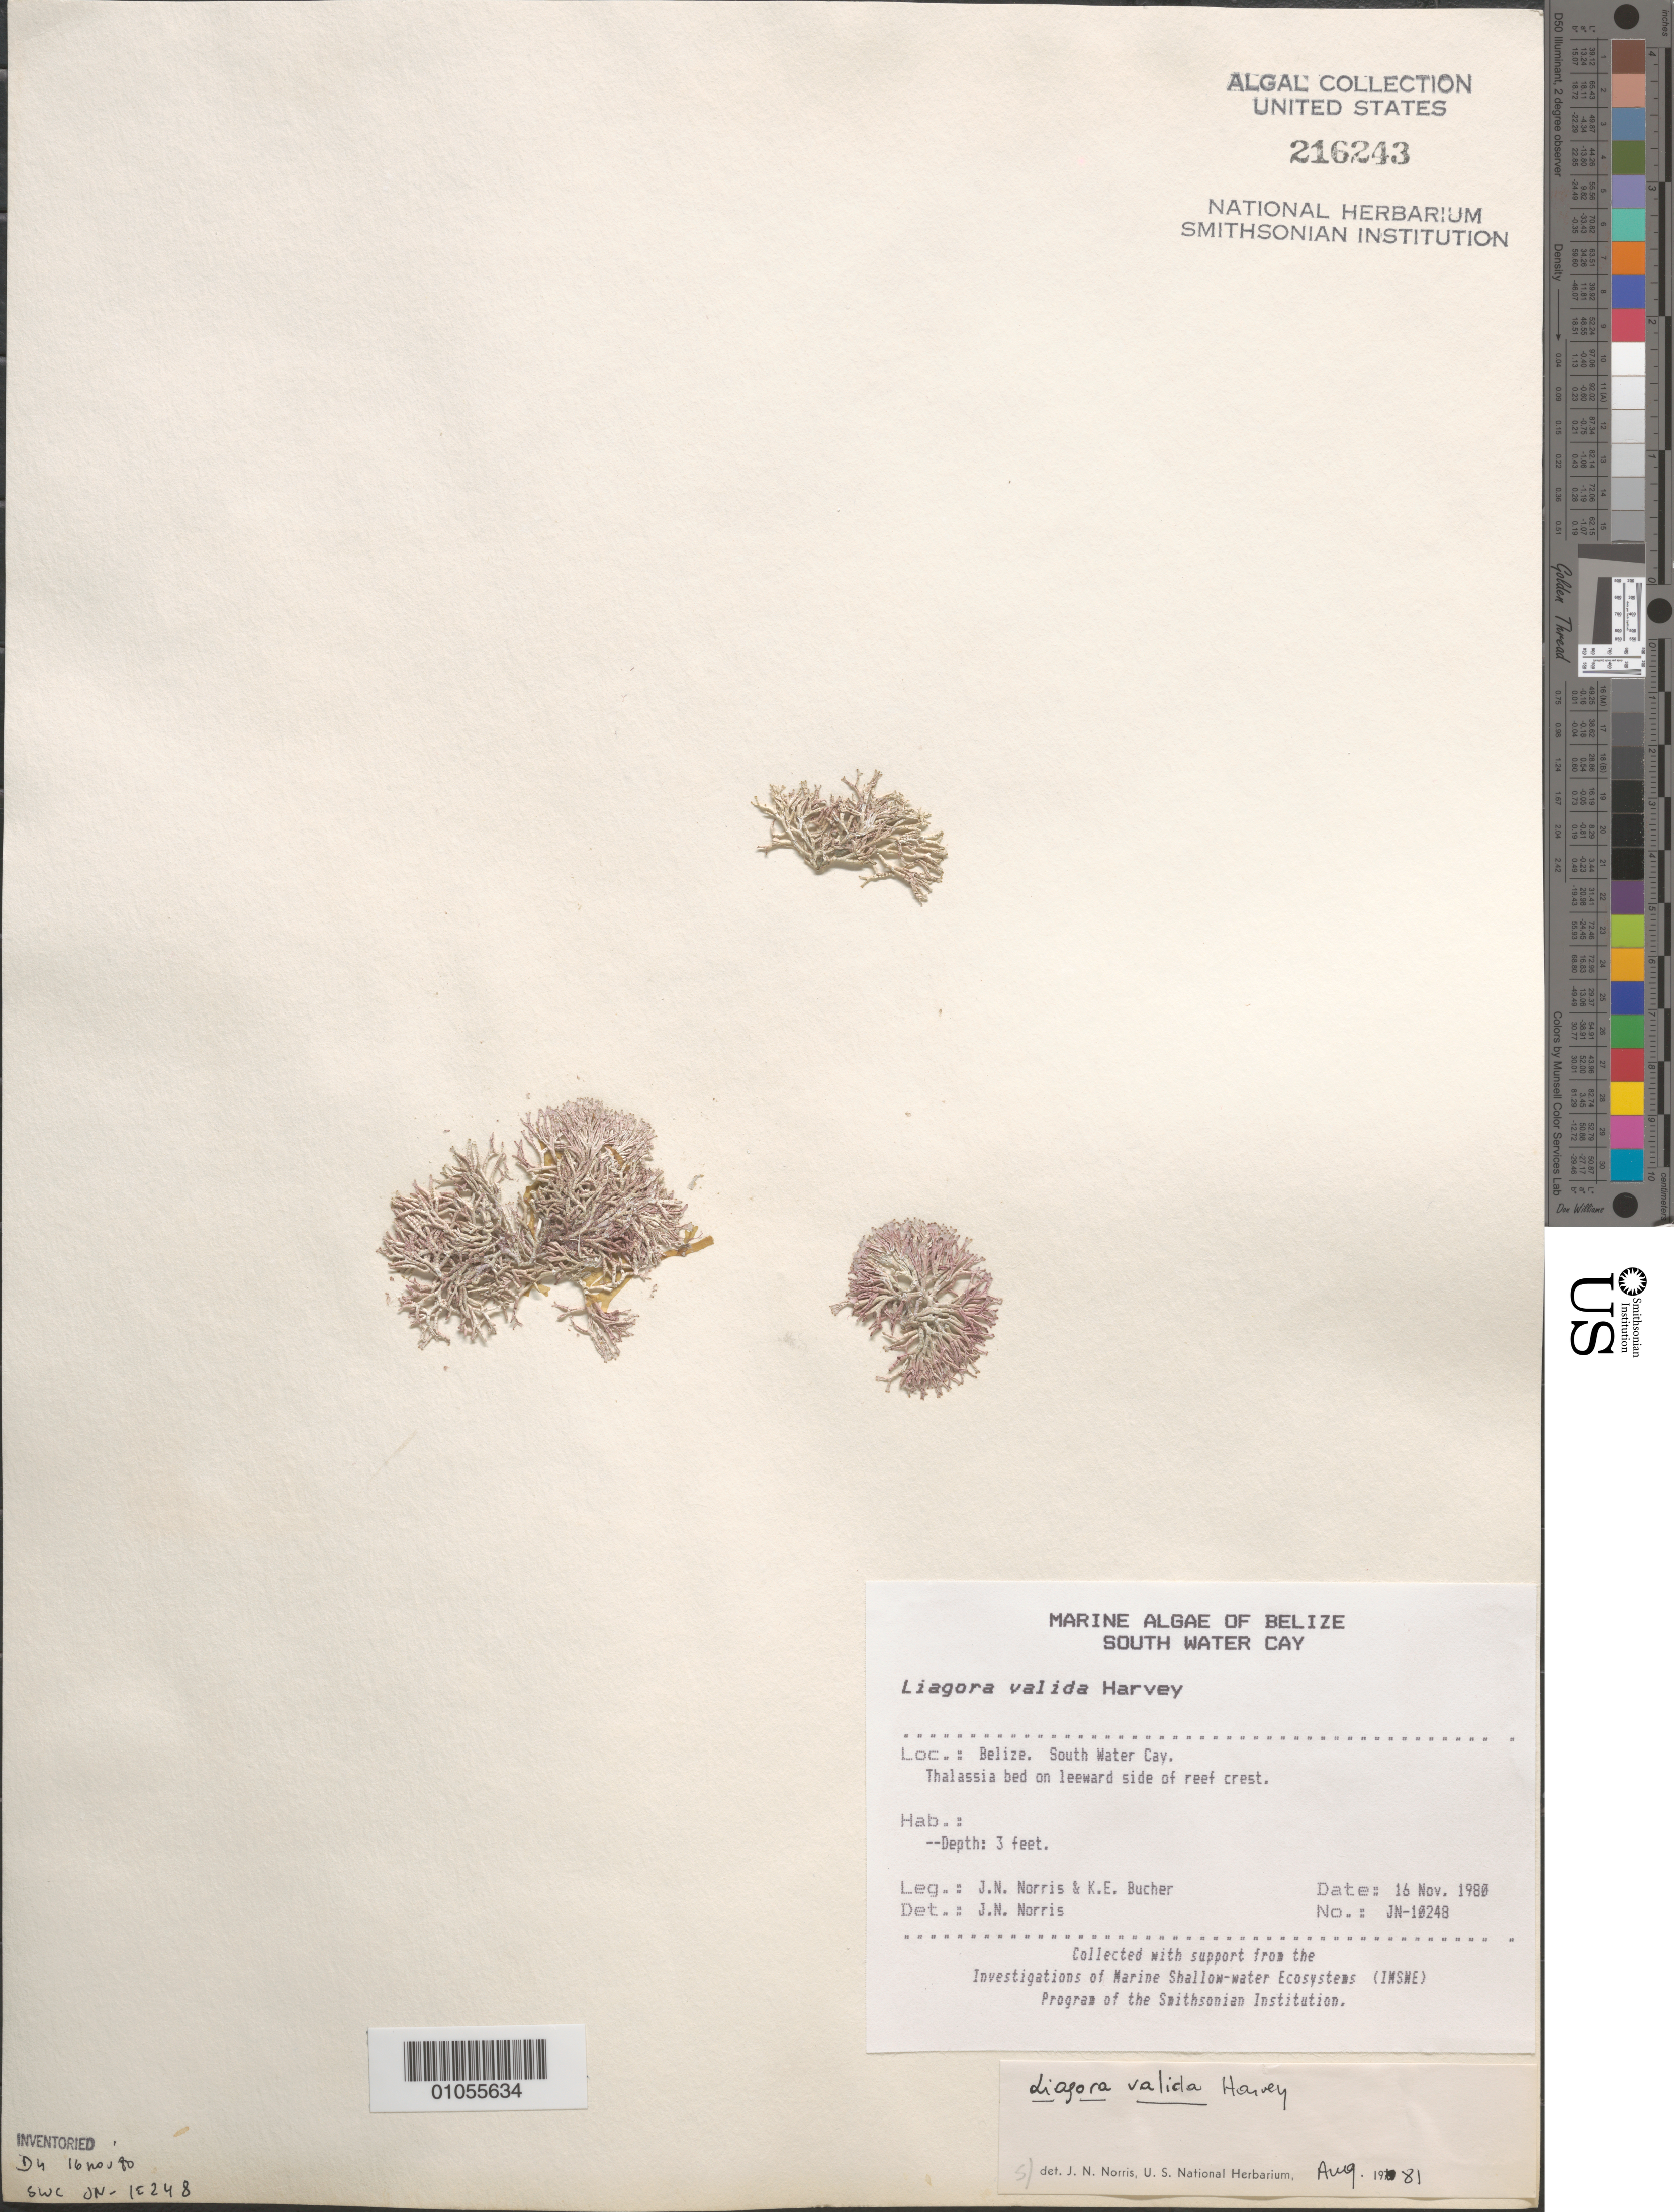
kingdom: Plantae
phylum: Rhodophyta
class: Florideophyceae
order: Nemaliales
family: Liagoraceae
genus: Titanophycus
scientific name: Titanophycus validus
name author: (Harv.) Huisman et al.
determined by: Algae name updating Project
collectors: J. N. Norris & K. E. Bucher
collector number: JN-10248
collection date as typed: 16 Nov 1980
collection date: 1980-11-16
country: Belize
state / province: Stann Creek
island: South Water Cay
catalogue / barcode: US 216243